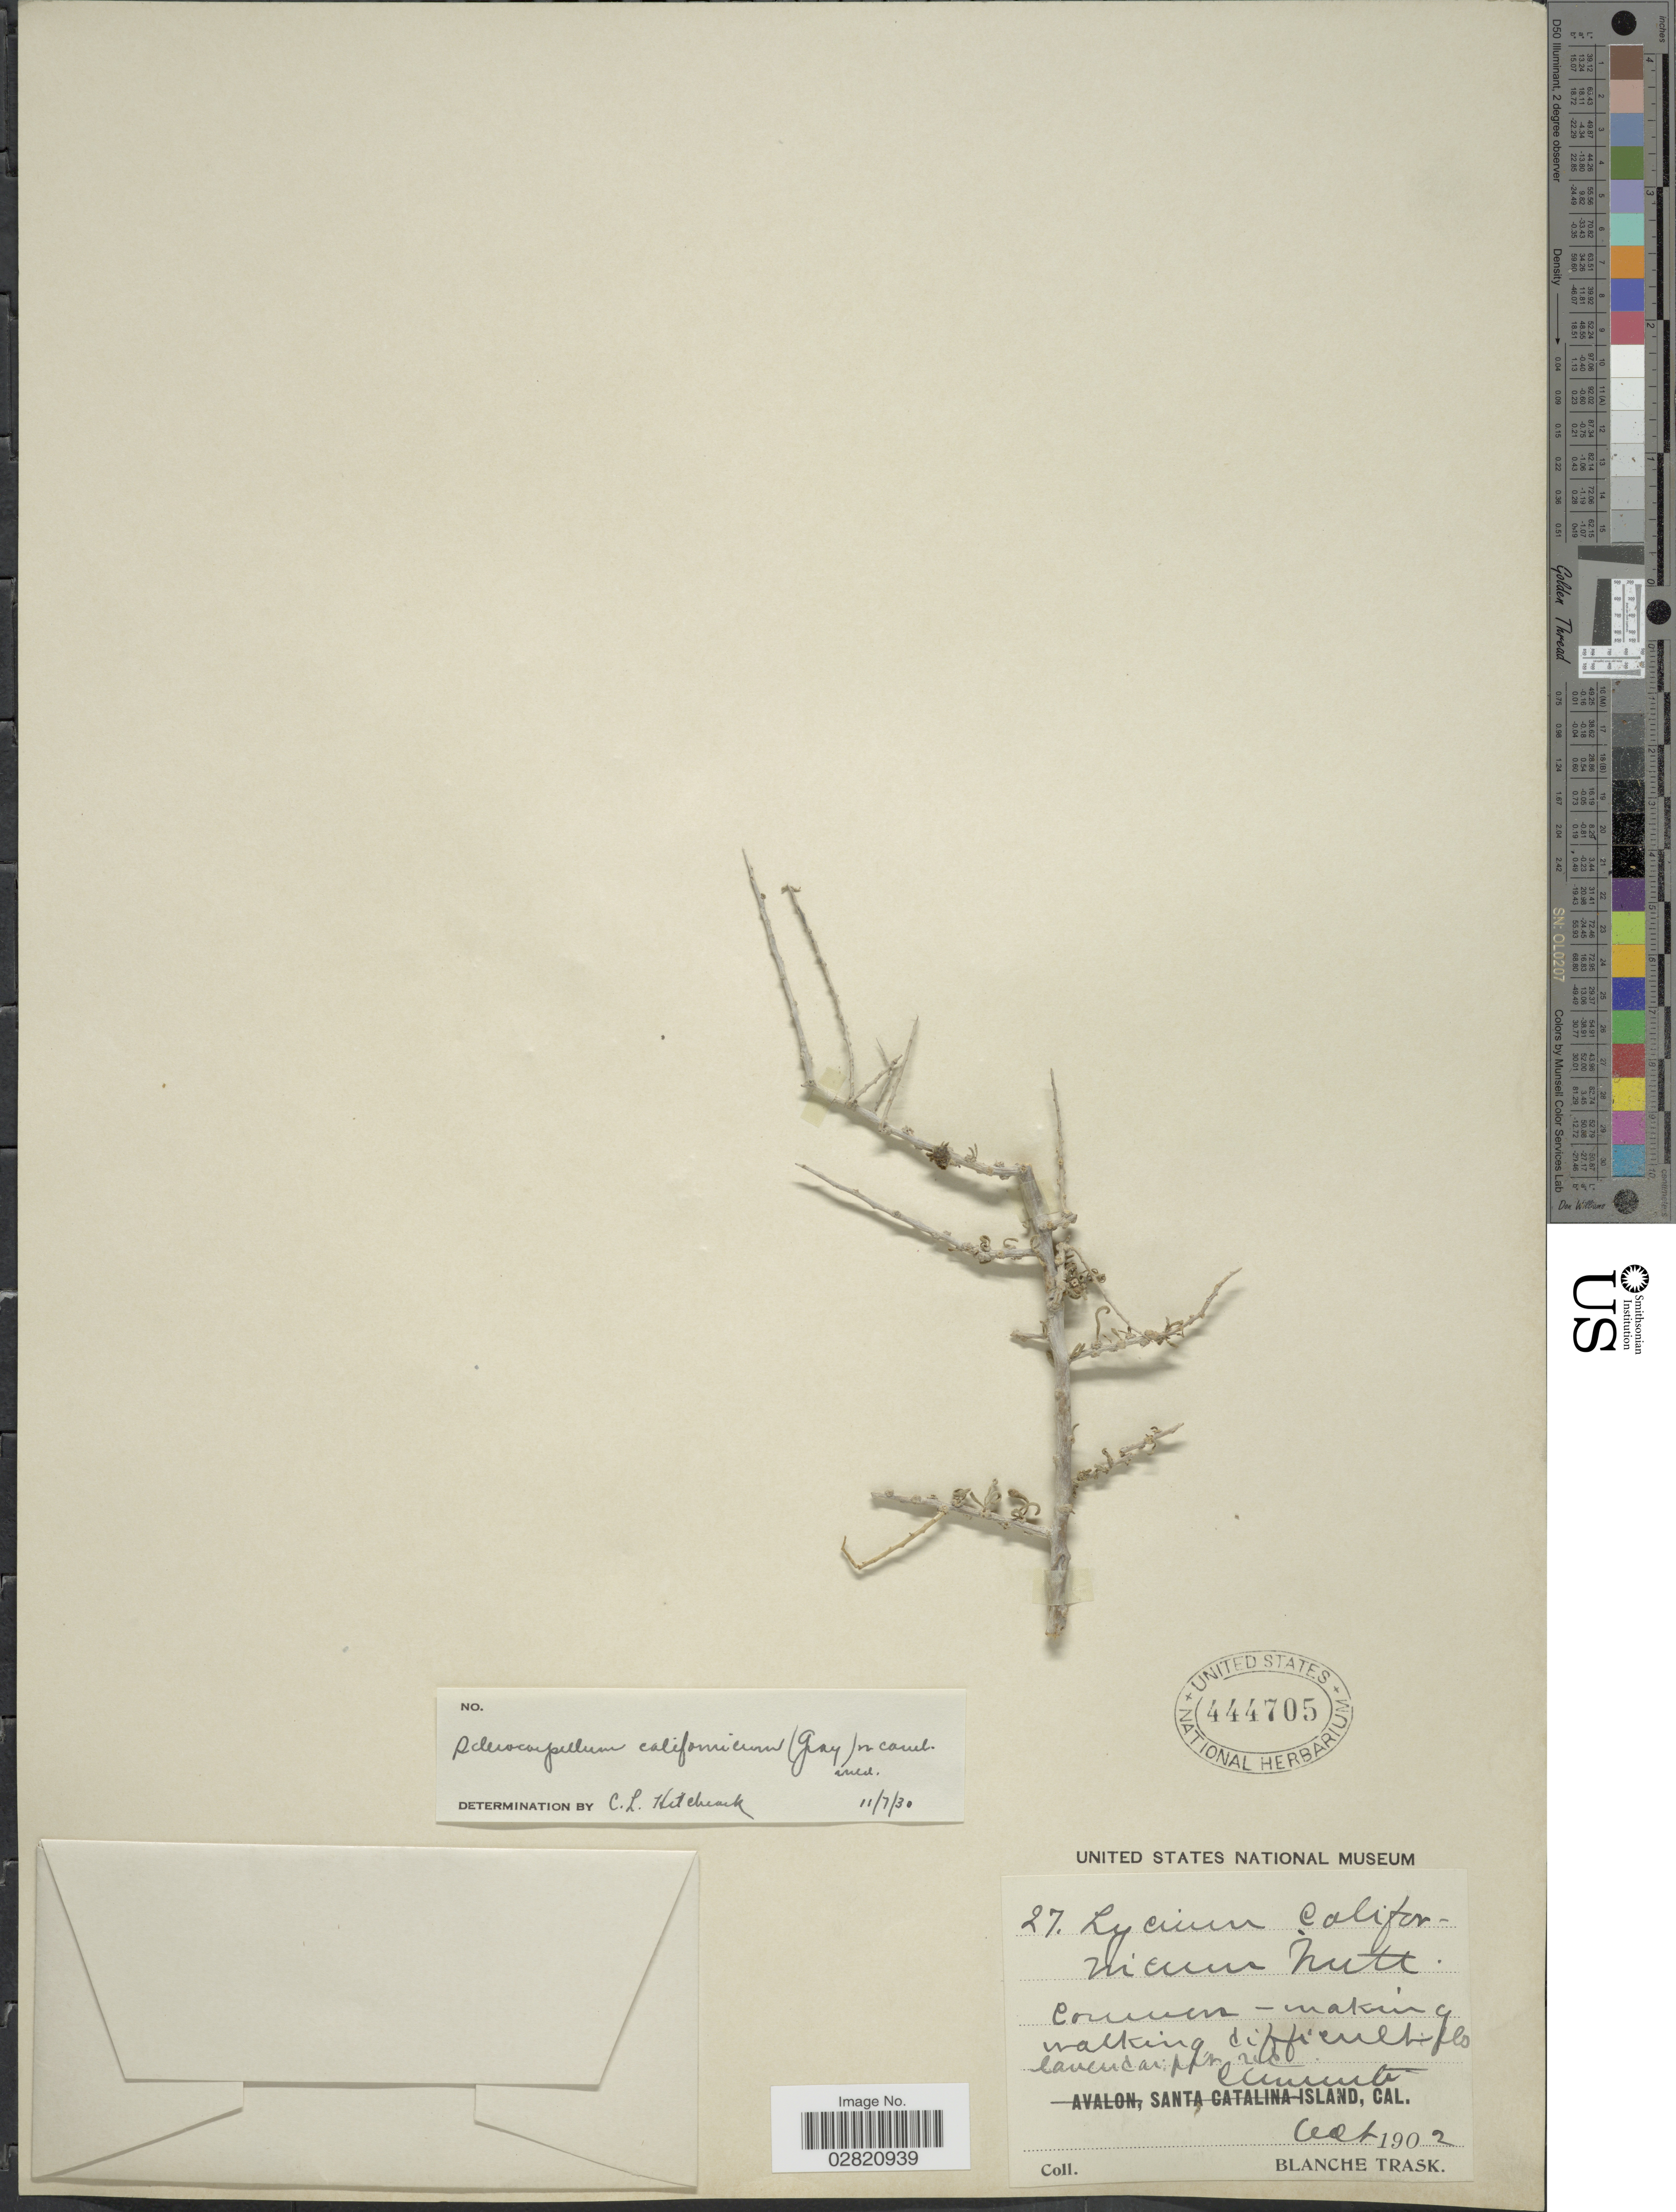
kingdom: Plantae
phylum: Tracheophyta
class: Magnoliopsida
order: Solanales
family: Solanaceae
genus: Lycium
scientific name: Lycium californicum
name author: Nutt. ex A. Gray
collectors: B. Trask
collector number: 27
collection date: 1902-10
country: United States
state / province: California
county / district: Los Angeles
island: San Clemente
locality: San Clemente Island, Cal.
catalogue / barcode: US 444705